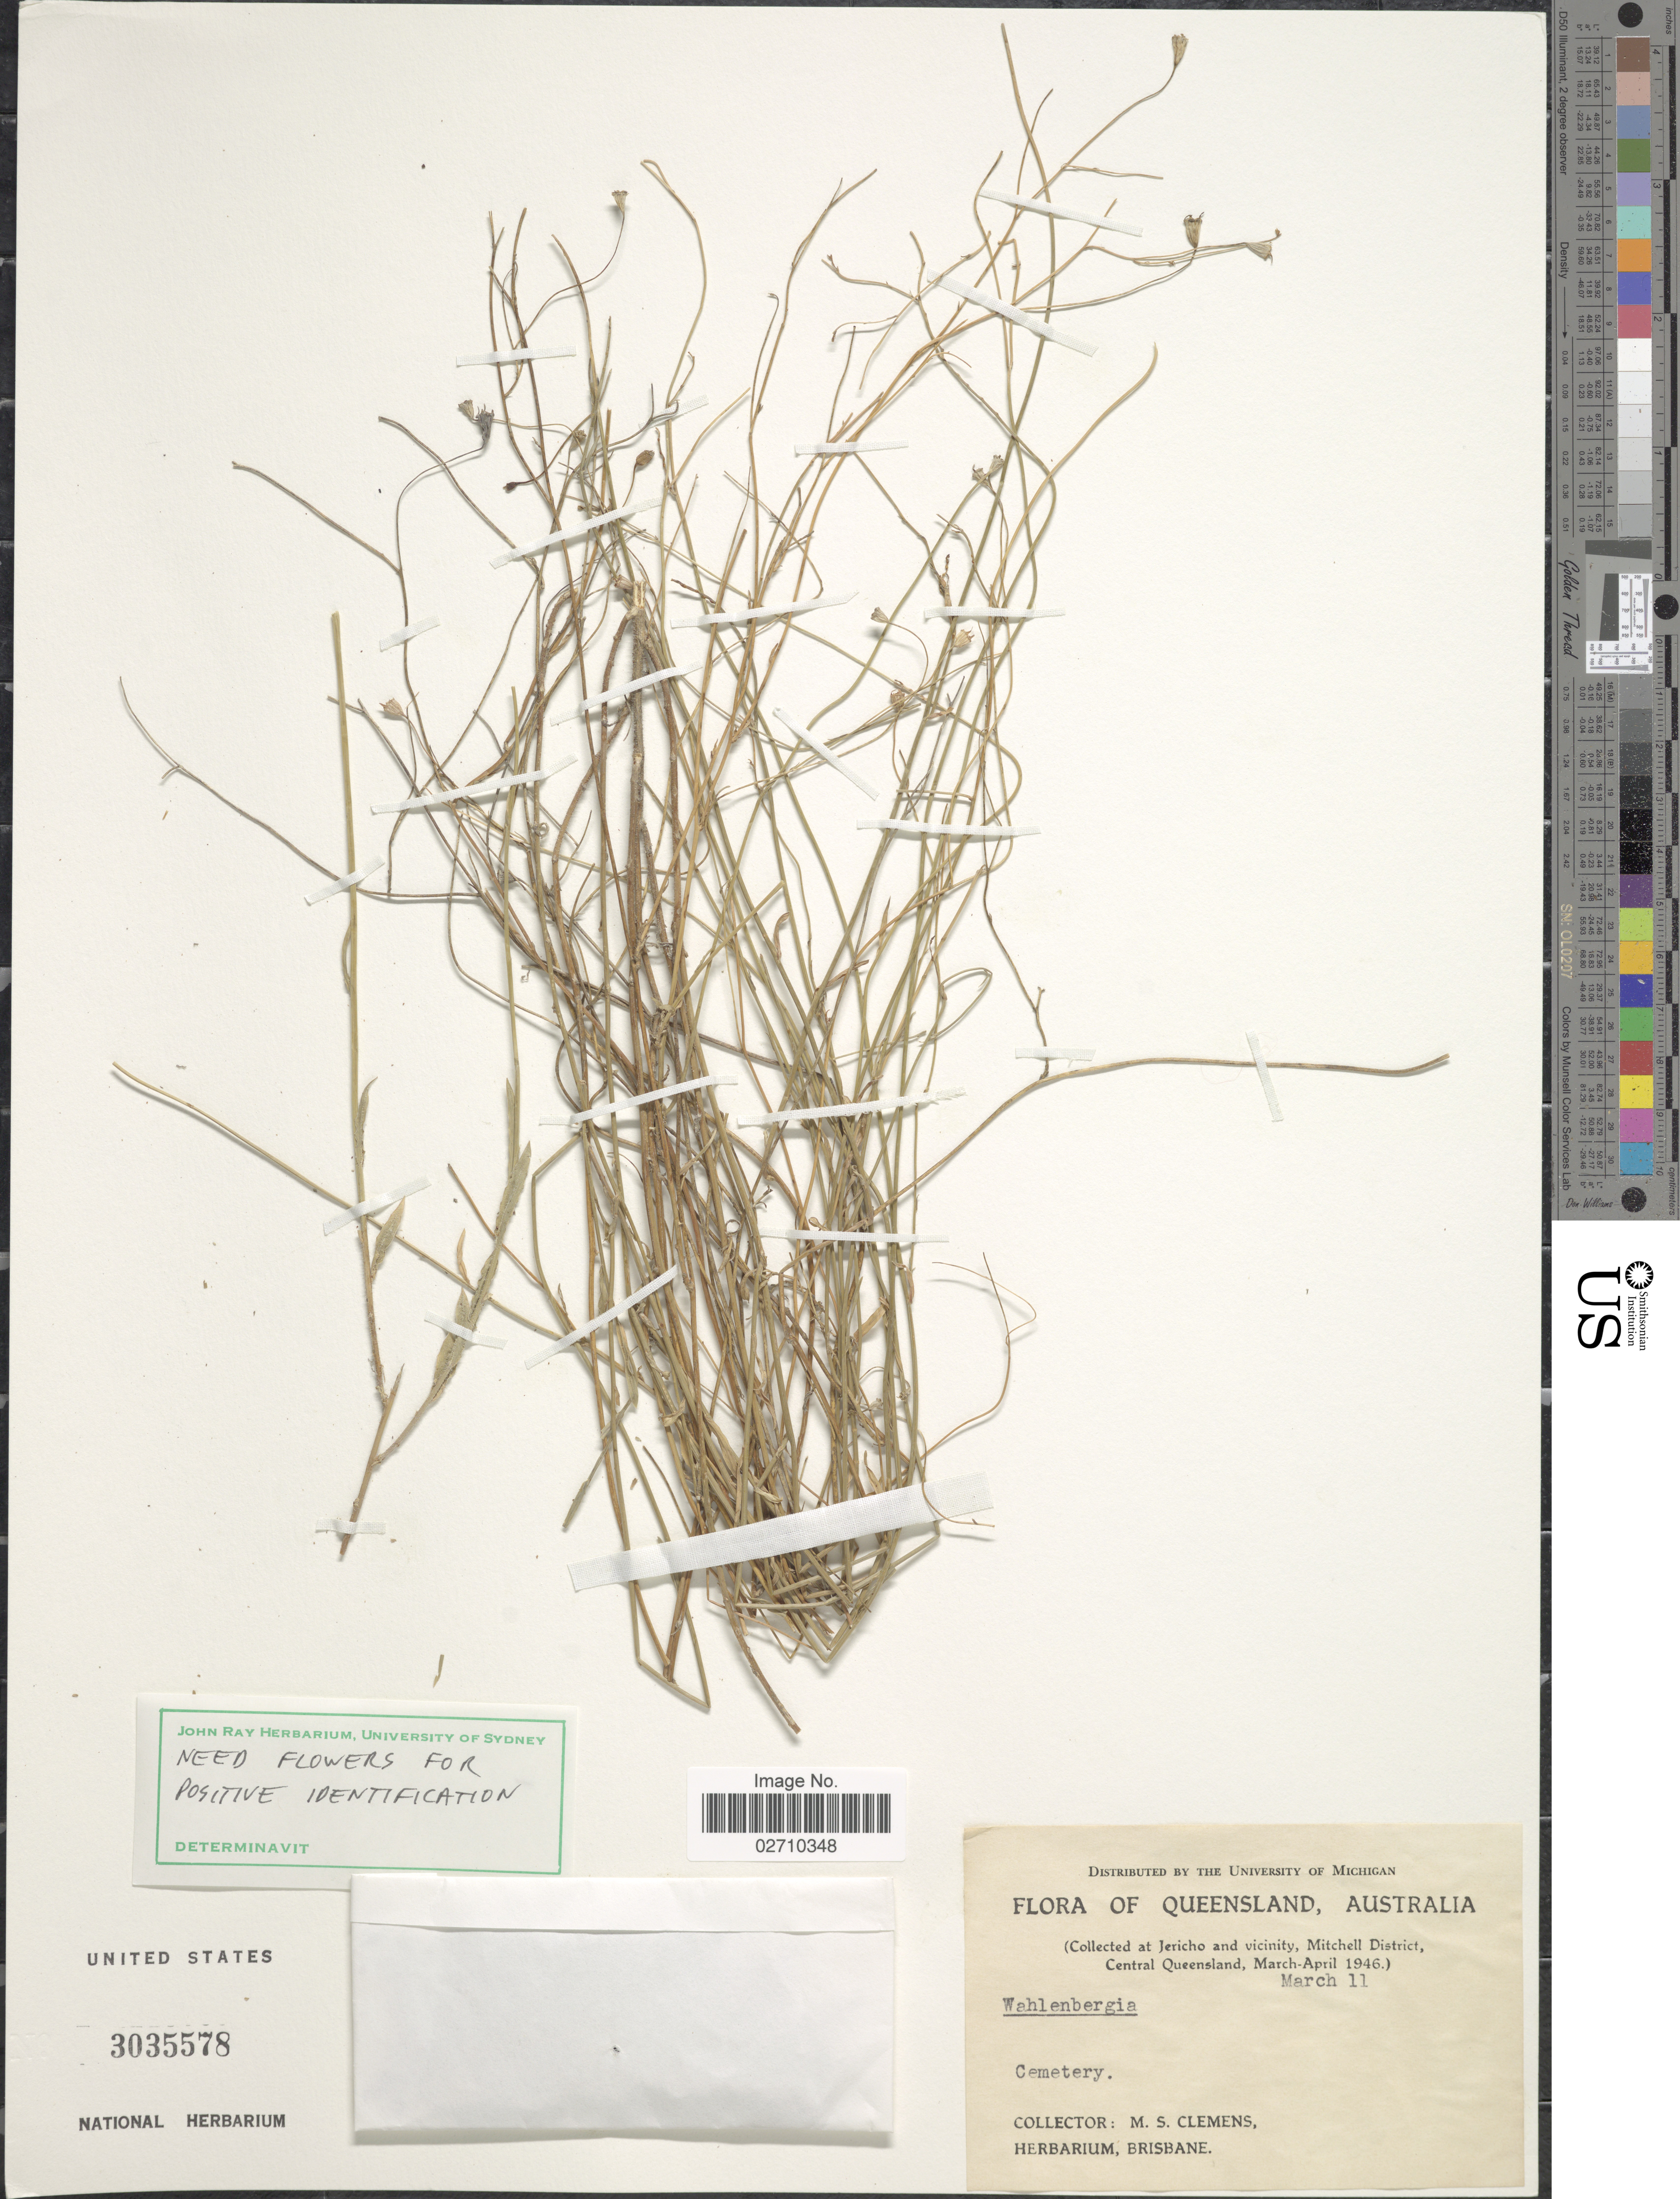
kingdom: Plantae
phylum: Tracheophyta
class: Magnoliopsida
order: Asterales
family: Campanulaceae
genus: Wahlenbergia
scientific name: Wahlenbergia sp.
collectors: M. S. Clemens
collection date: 1946-03-11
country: Australia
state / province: Queensland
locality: Jericho and vicinity, Mitchell District, Central Queensland. Cemetery.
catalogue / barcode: US 3035578